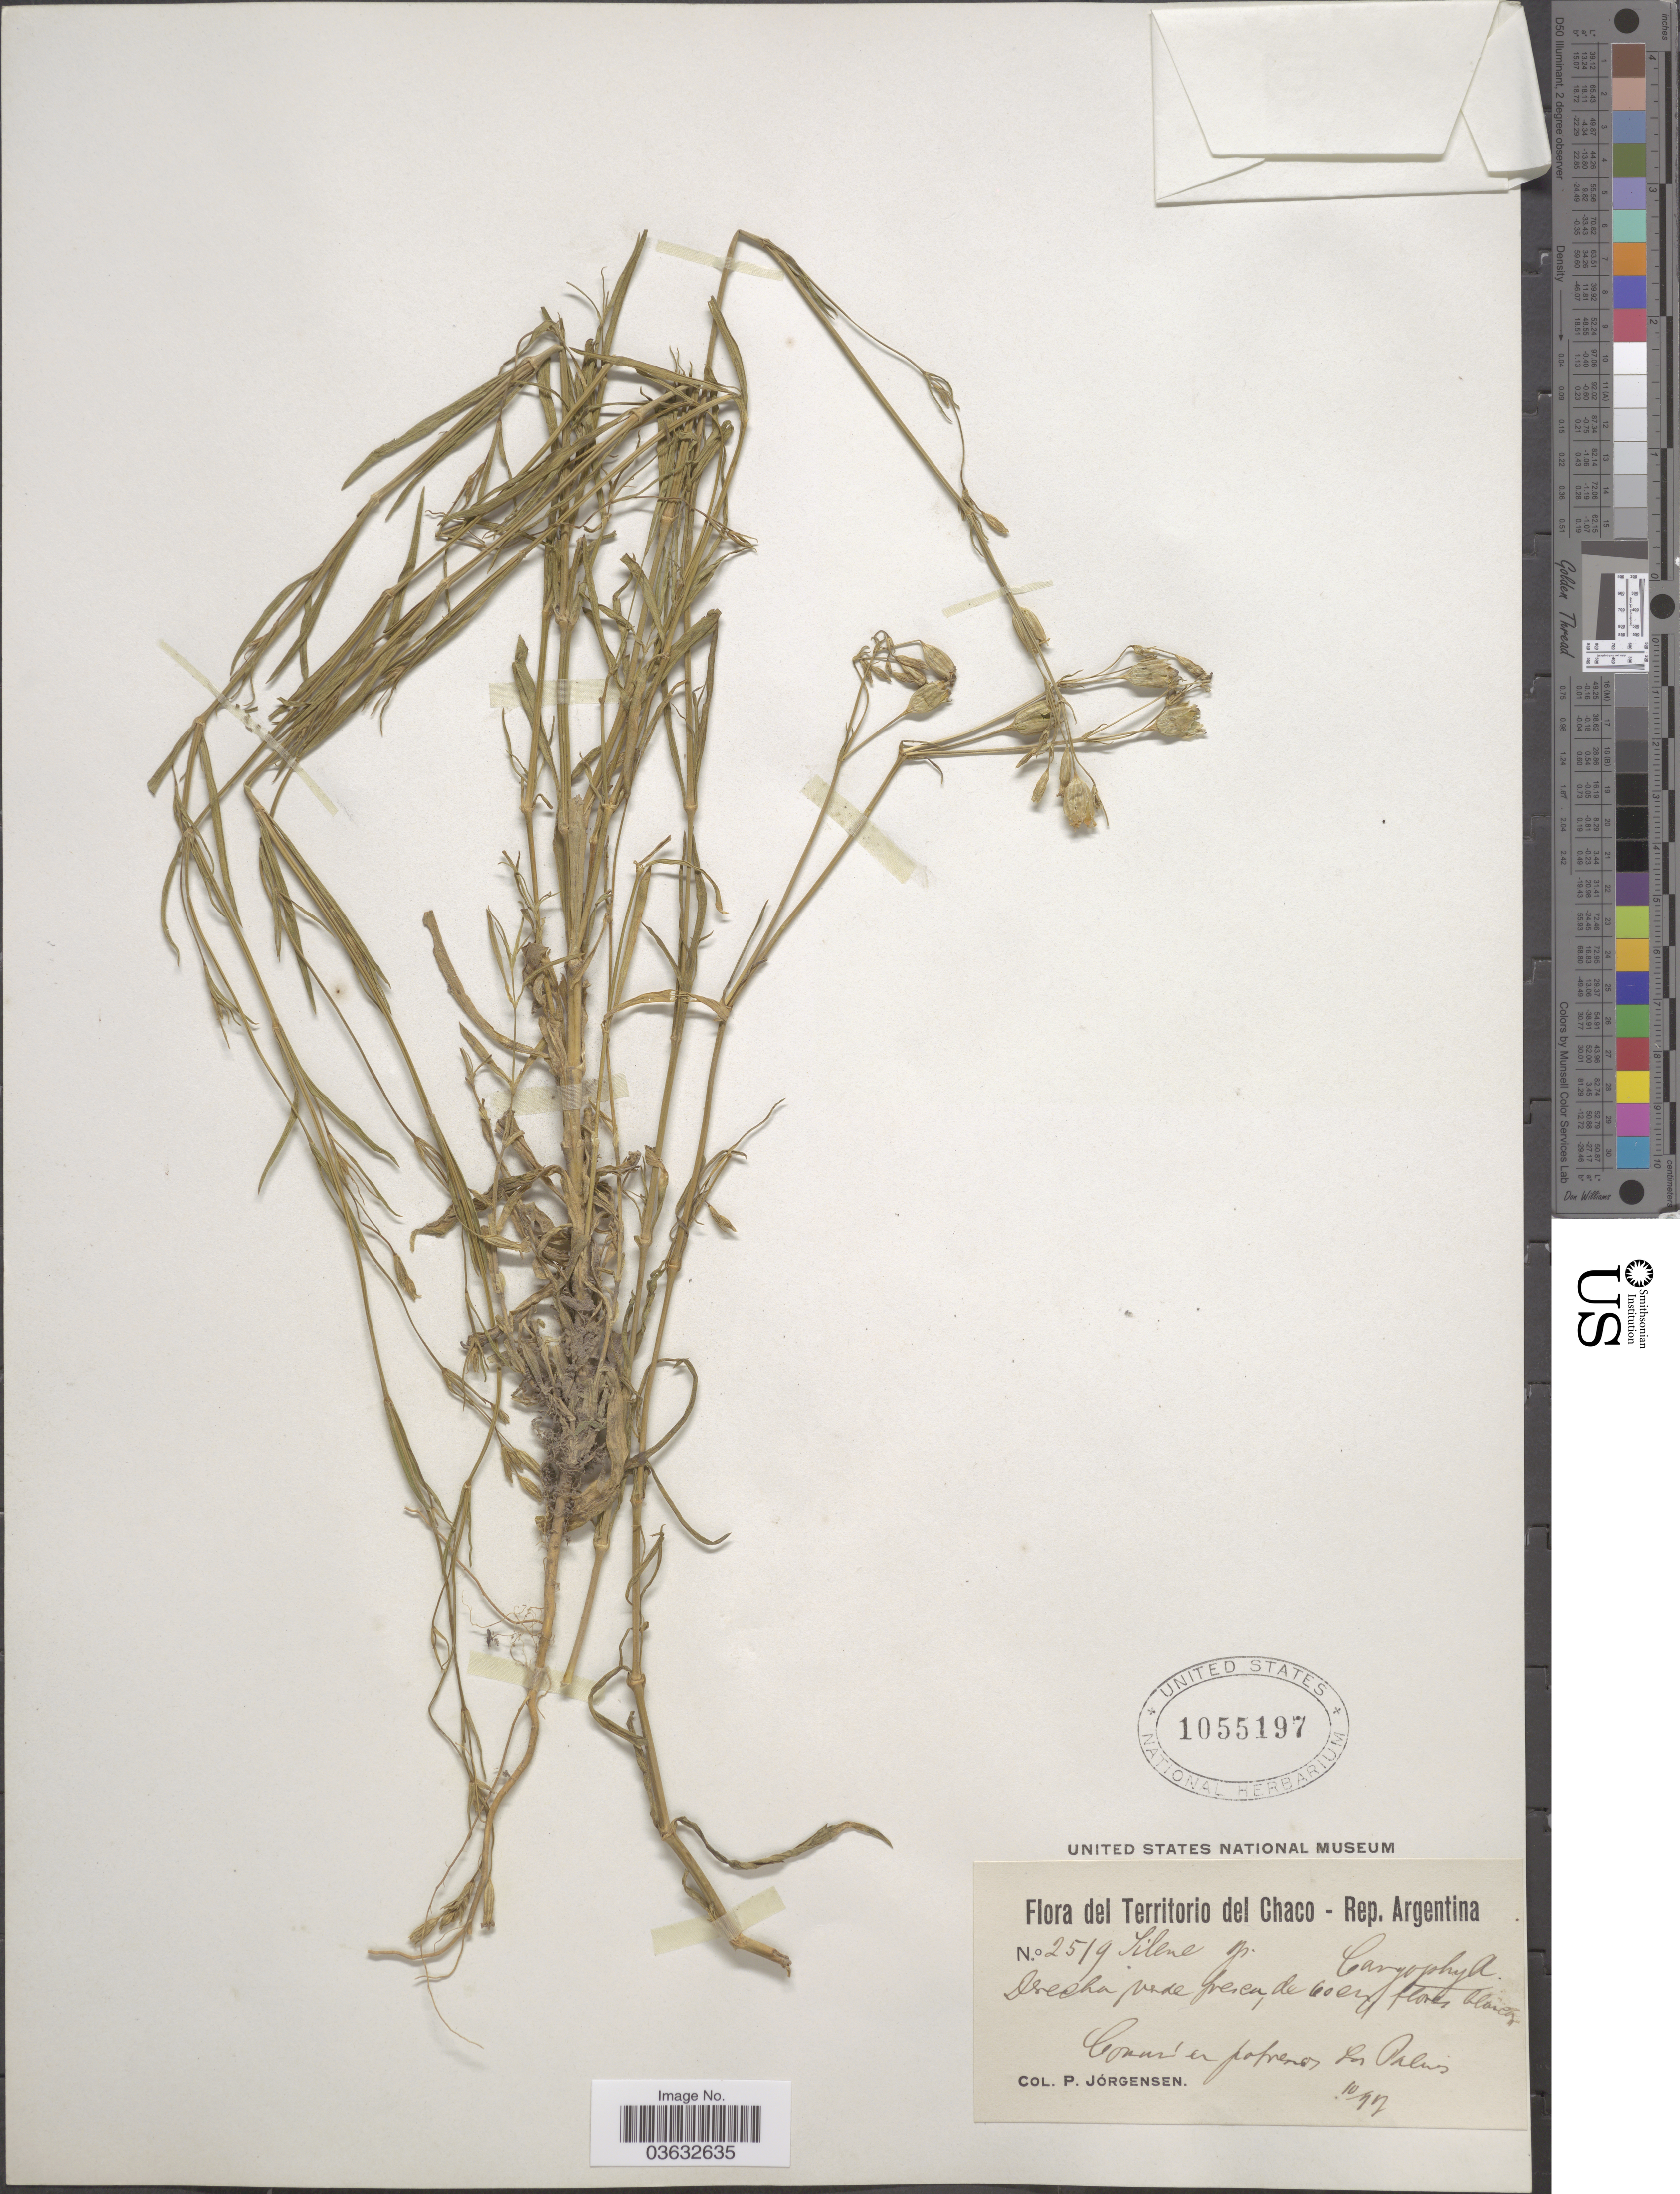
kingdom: Plantae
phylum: Tracheophyta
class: Magnoliopsida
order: Caryophyllales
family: Caryophyllaceae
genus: Silene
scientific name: Silene antirrhina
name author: L.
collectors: P. Jörgensen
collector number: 2519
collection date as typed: Transcribed d/m/y: /10/77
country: Argentina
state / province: Chaco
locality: Las Palmas.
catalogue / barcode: US 1055197